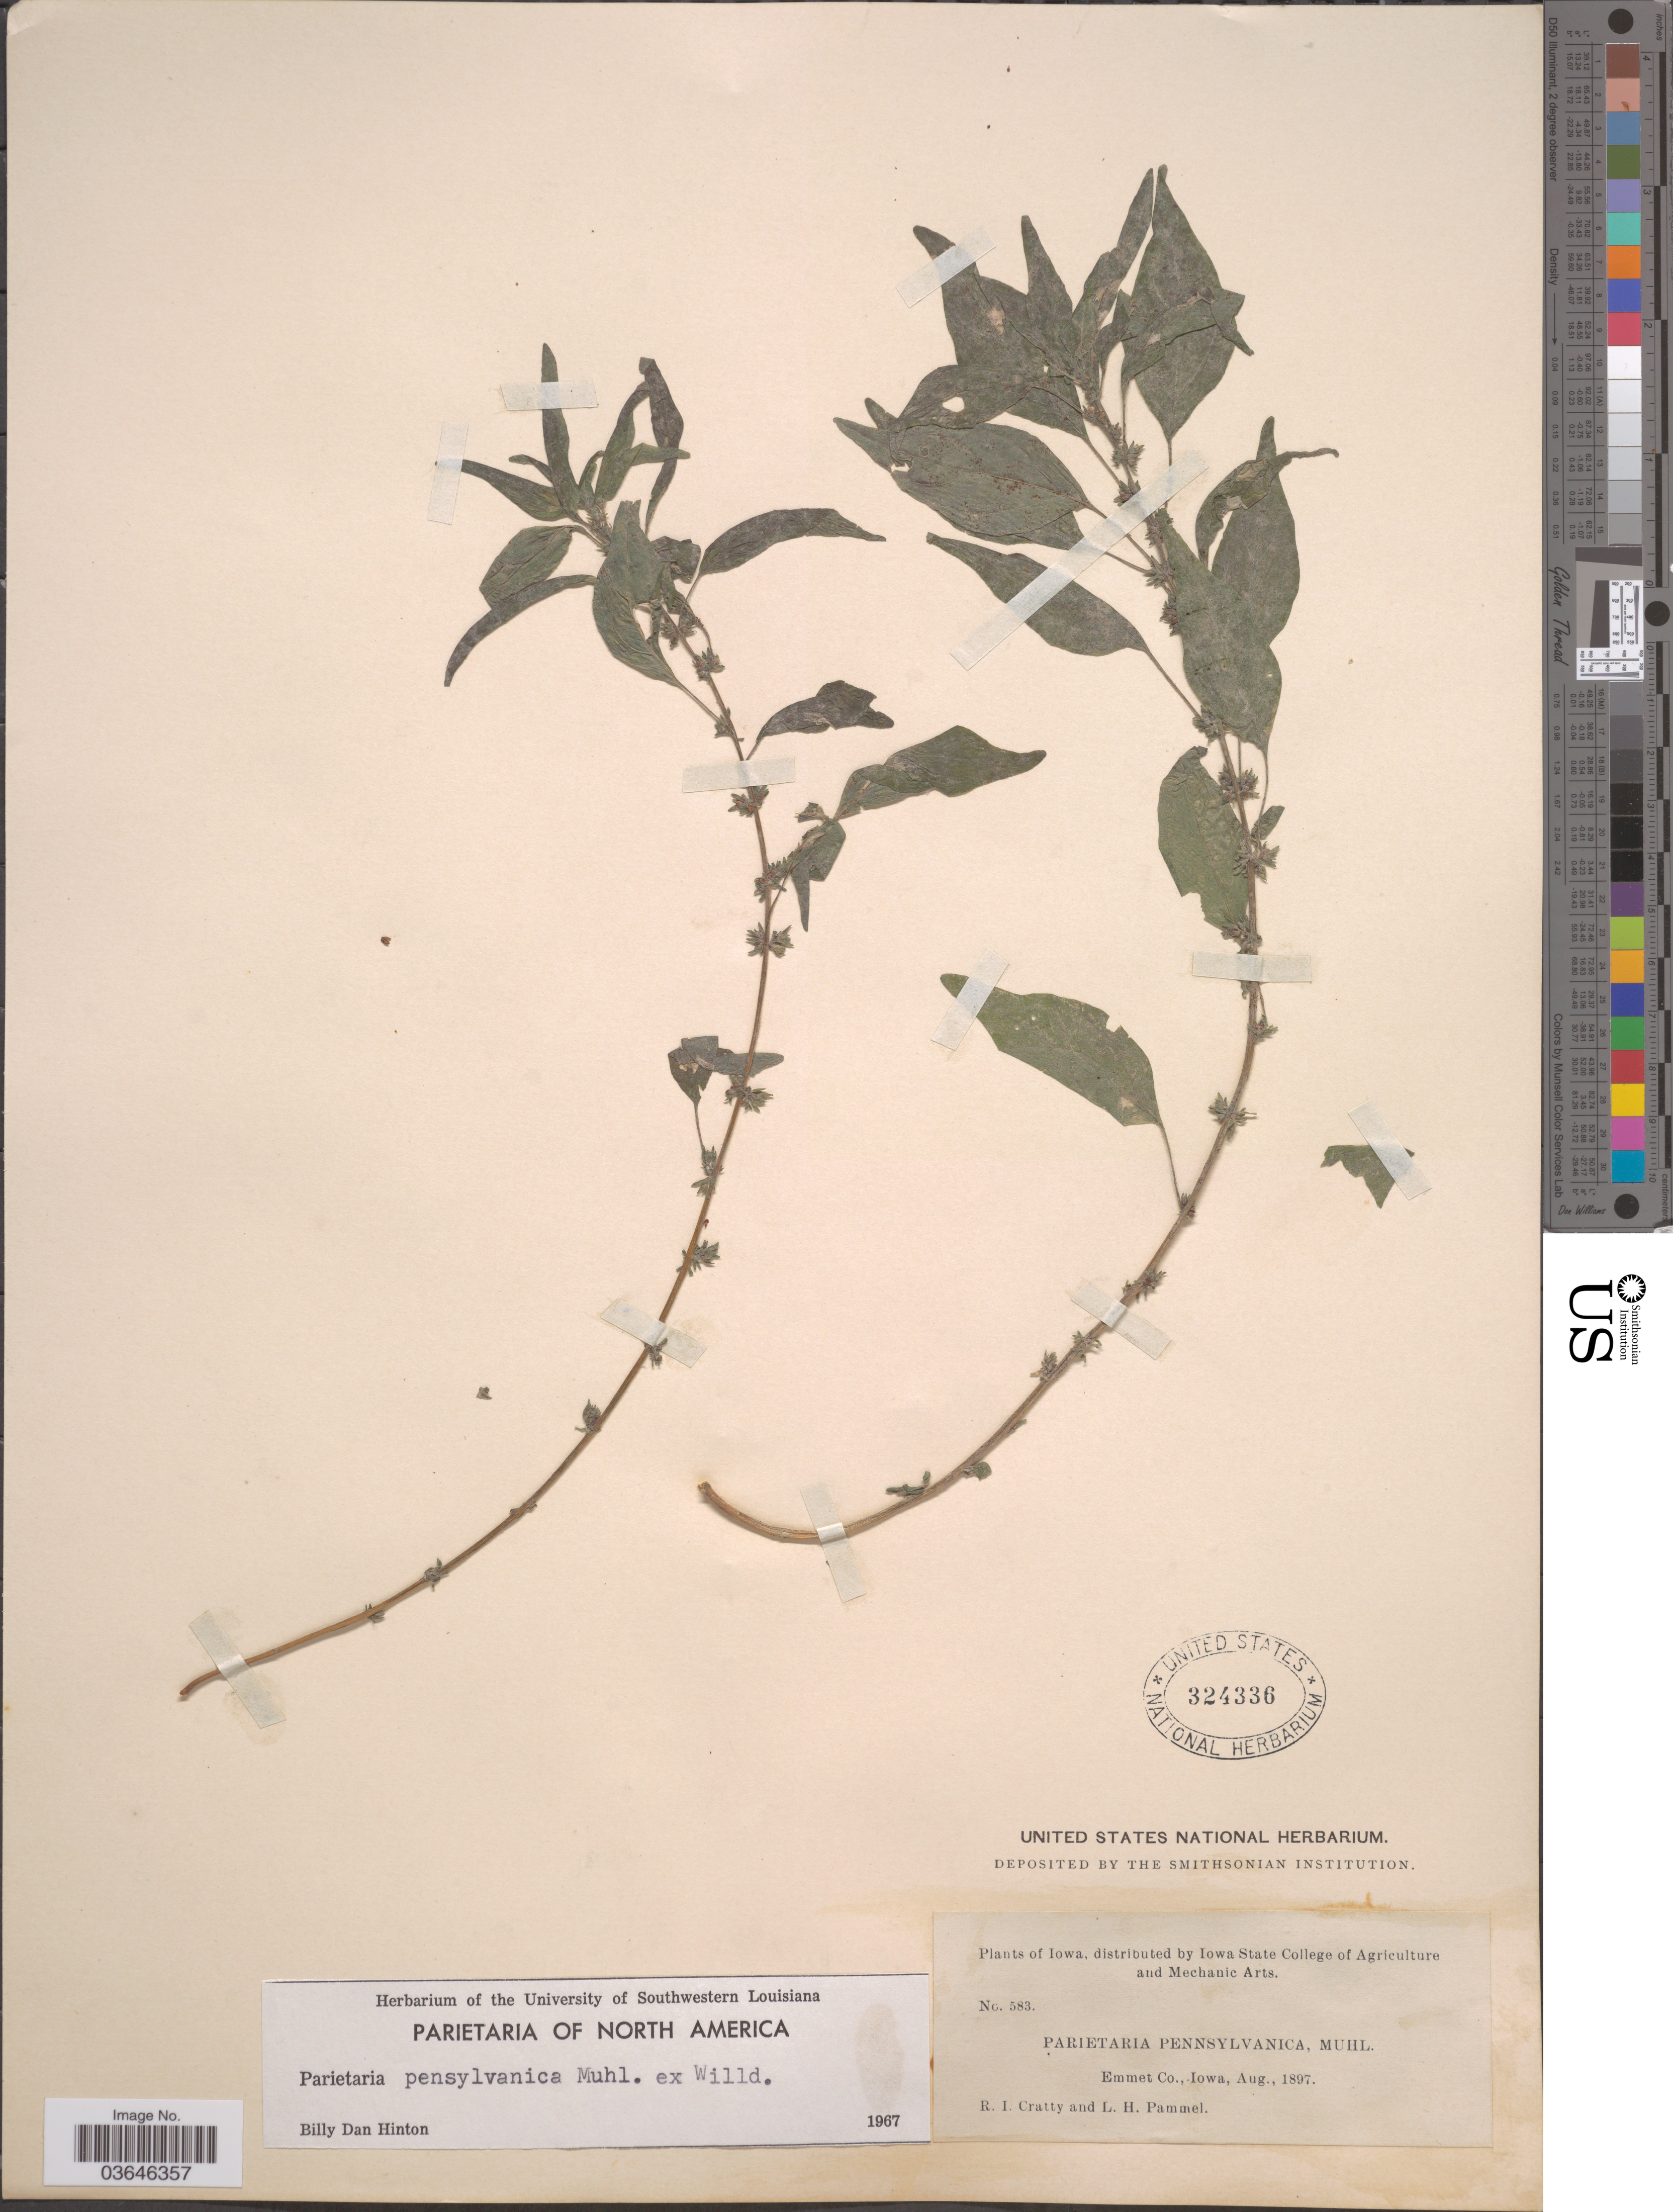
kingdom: Plantae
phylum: Tracheophyta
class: Magnoliopsida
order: Rosales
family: Urticaceae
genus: Parietaria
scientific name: Parietaria pensylvanica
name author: Muhl. ex Willd.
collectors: R. Cratty & L. Pammel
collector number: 583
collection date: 1897-08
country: United States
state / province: Iowa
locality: Emmet Co.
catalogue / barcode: US 324336